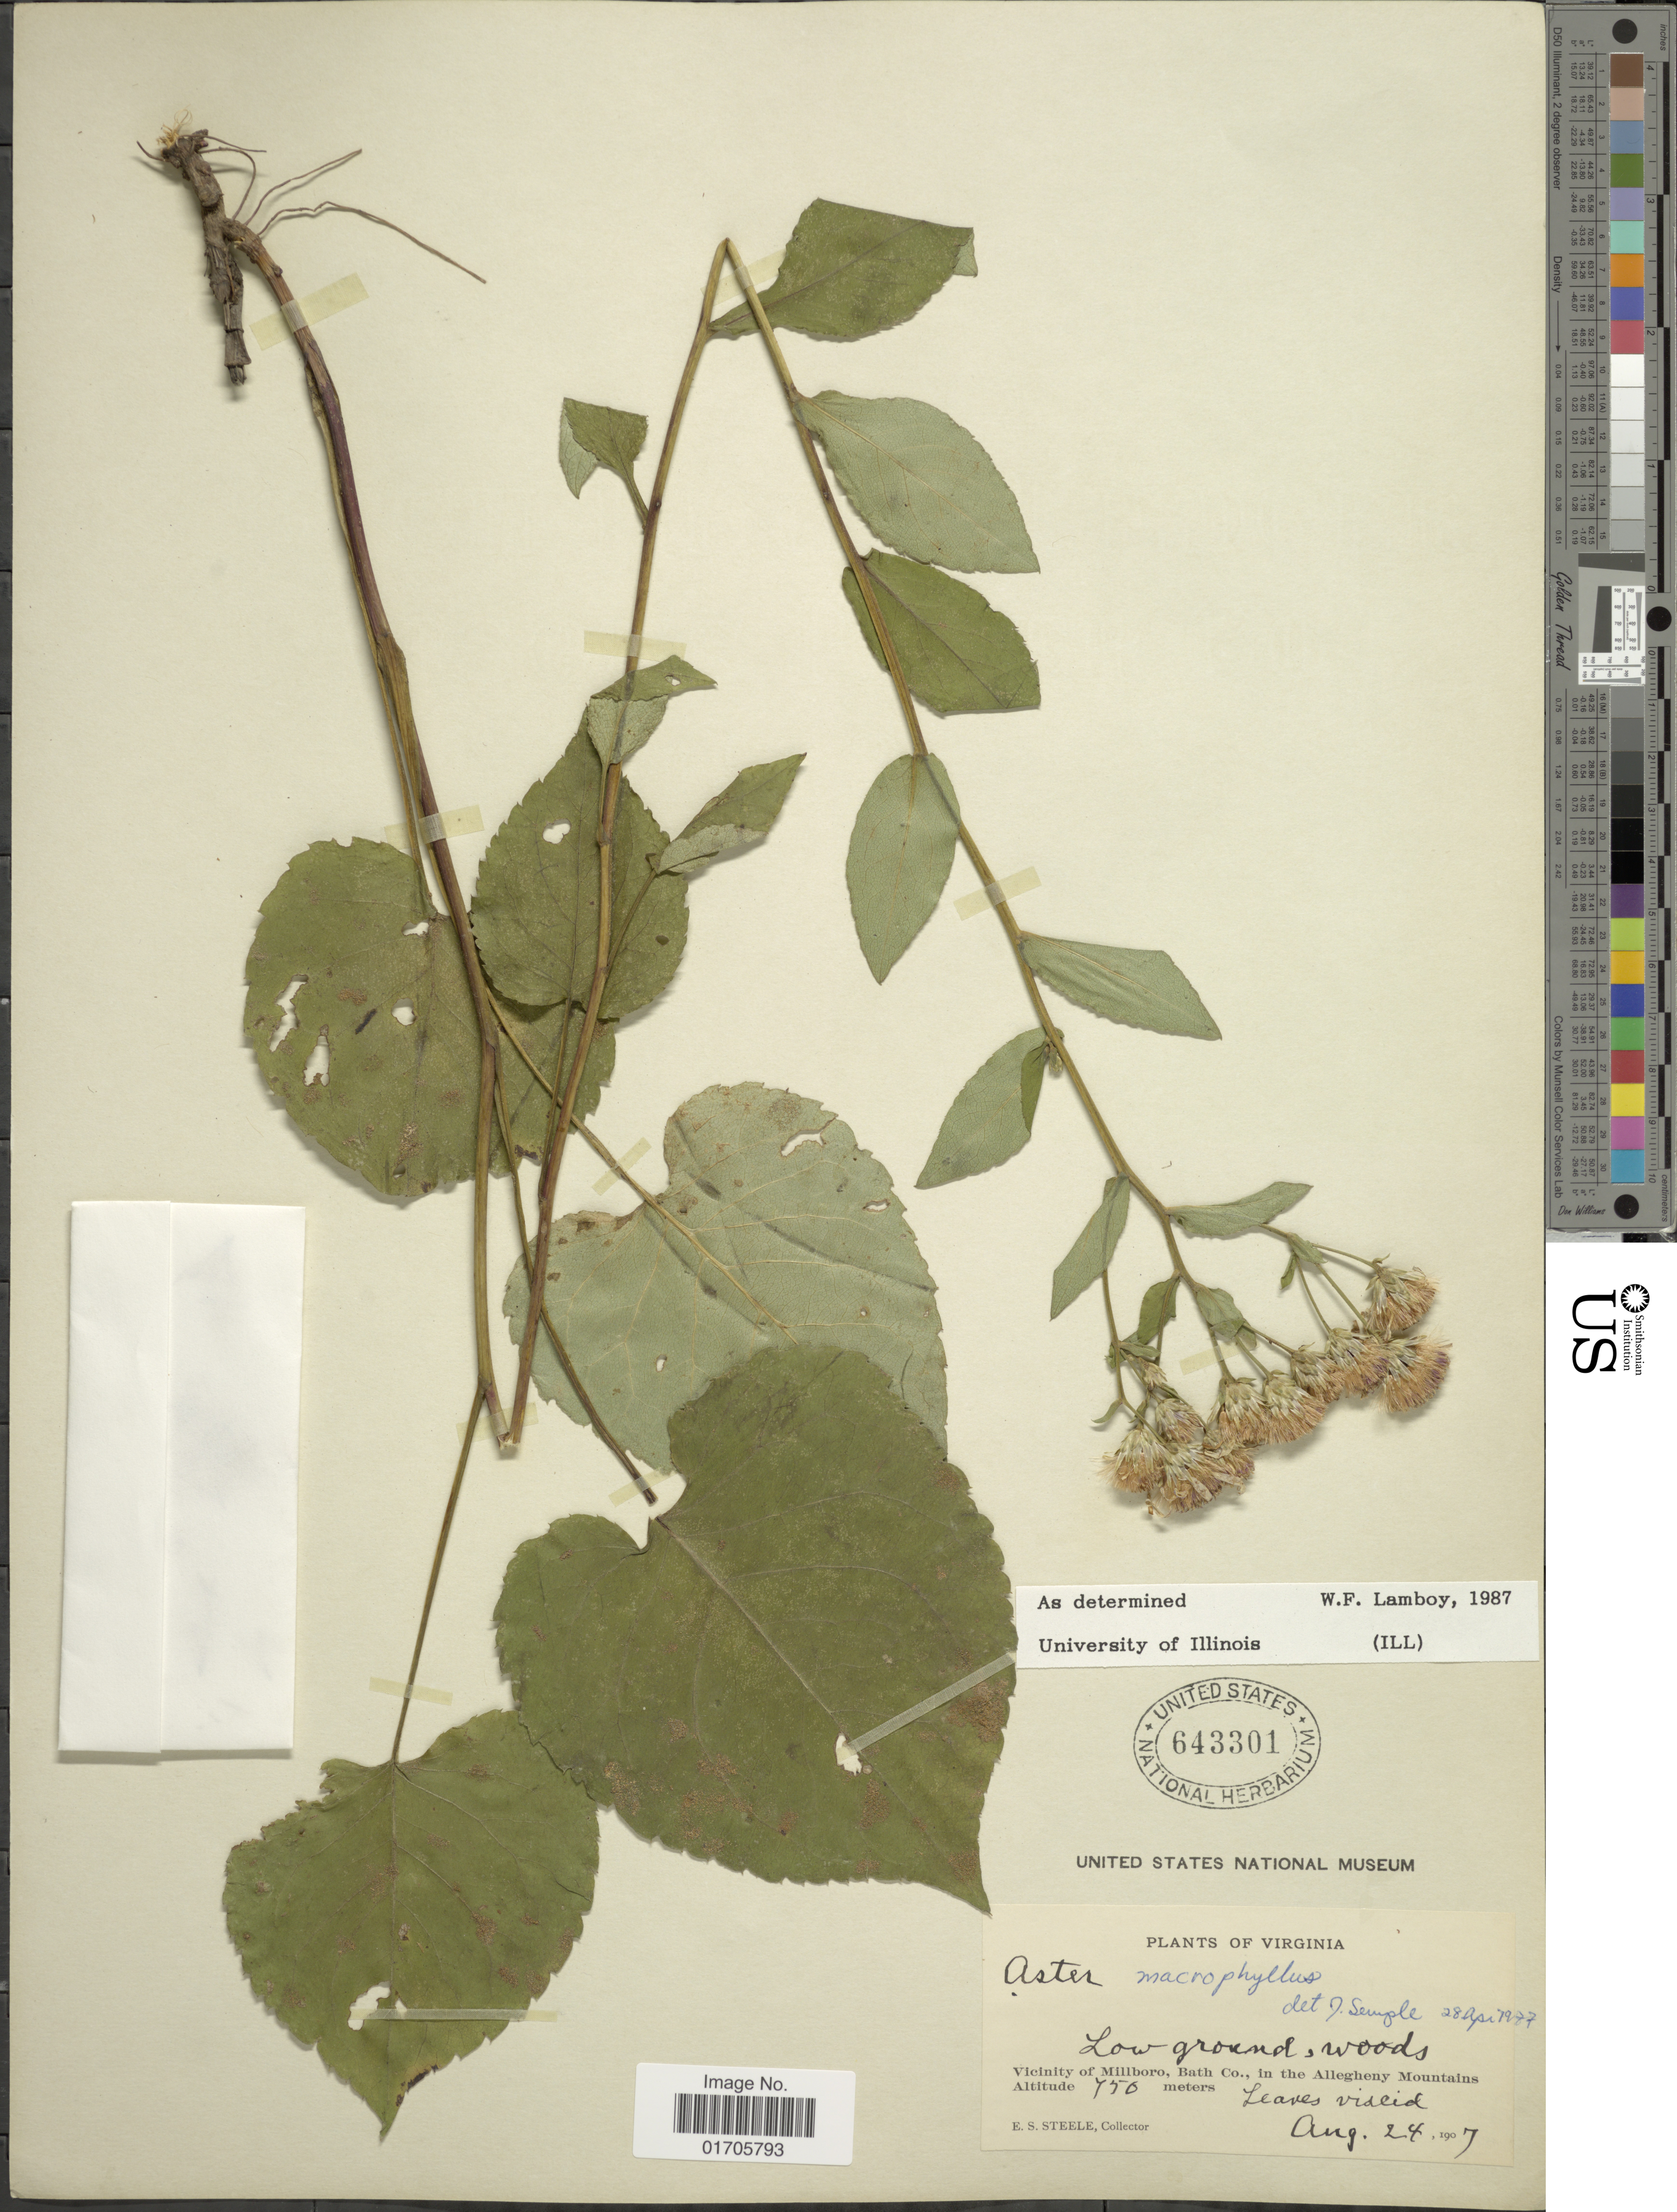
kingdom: Plantae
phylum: Tracheophyta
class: Magnoliopsida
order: Asterales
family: Asteraceae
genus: Eurybia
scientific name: Eurybia macrophylla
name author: (L.) Cass.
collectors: E. Steele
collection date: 1907-08-24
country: United States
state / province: Virginia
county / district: Bath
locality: Virginia. Low ground, woods. Vicinity of Millboro, Bath Co., in the Allegheny Mountains.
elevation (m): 750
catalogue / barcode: US 643301